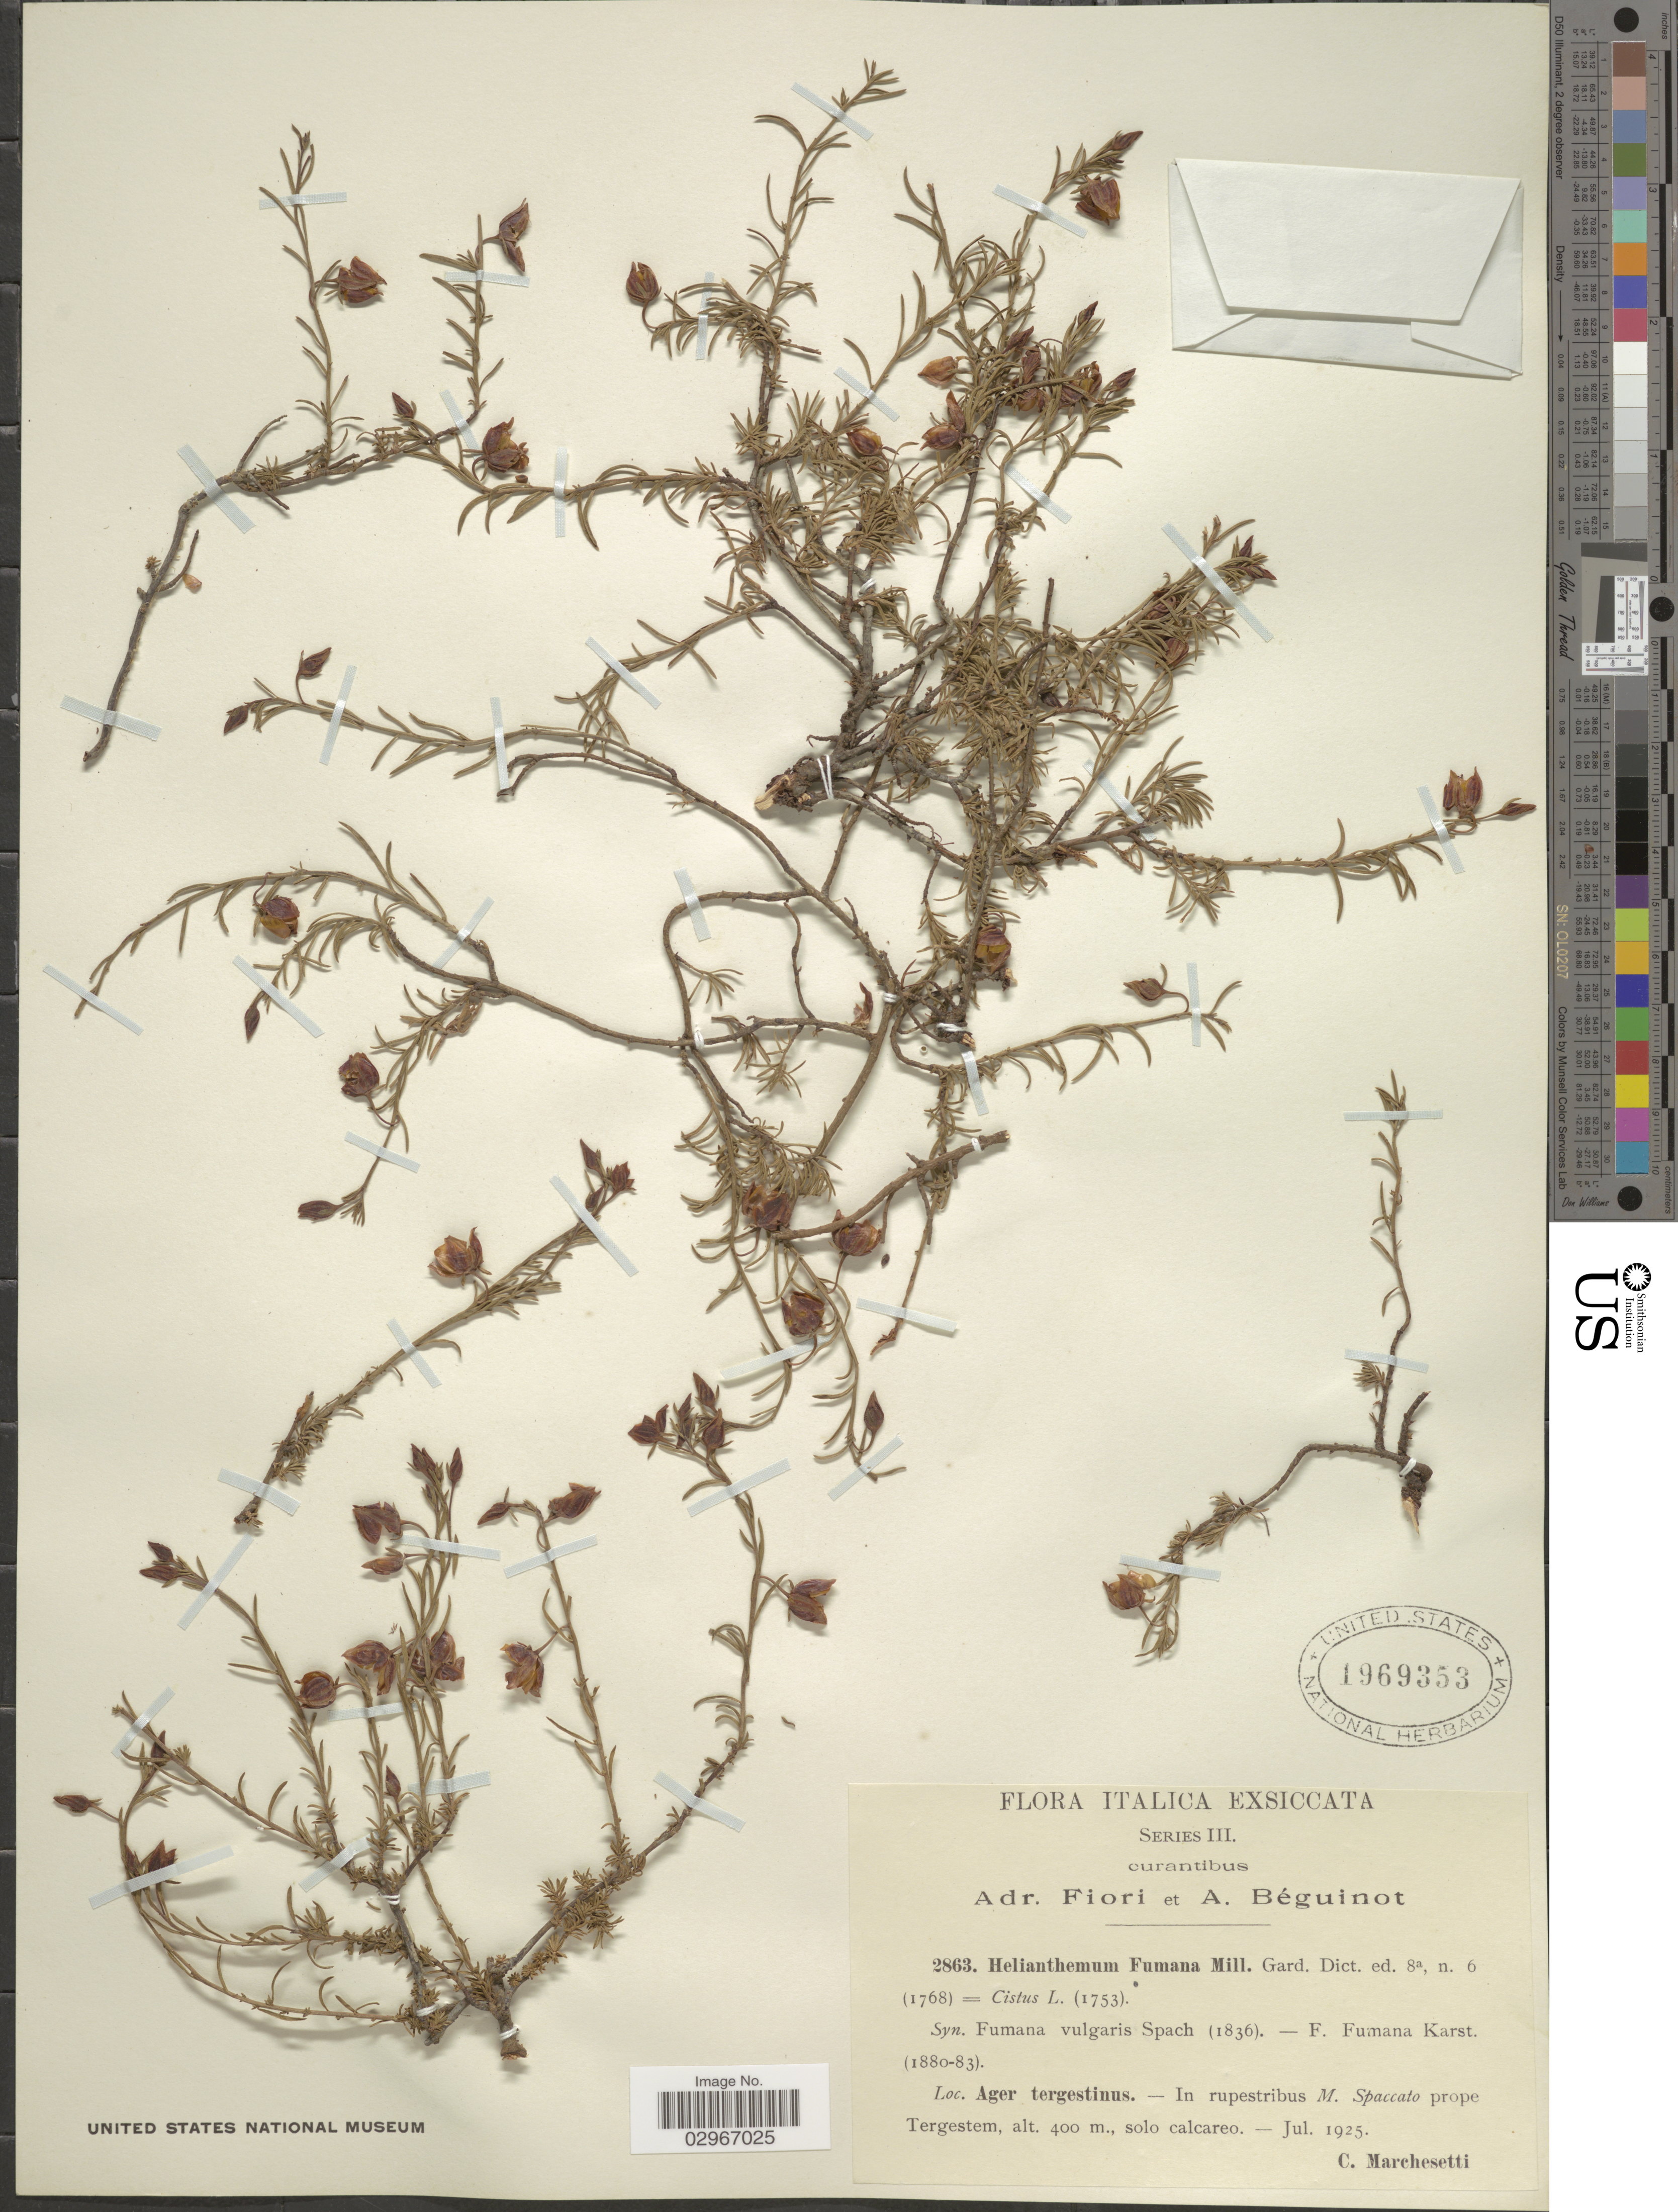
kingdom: Plantae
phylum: Tracheophyta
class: Magnoliopsida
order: Malvales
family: Cistaceae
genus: Helianthemum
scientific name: Helianthemum fumana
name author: Mill.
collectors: C. Marchesetti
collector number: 2863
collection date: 1925-07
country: Italy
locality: Ager tergestinus. - In rupestribus M. Spaccato prope Tergestem, solo calcareo.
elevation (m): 400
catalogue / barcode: US 1969353